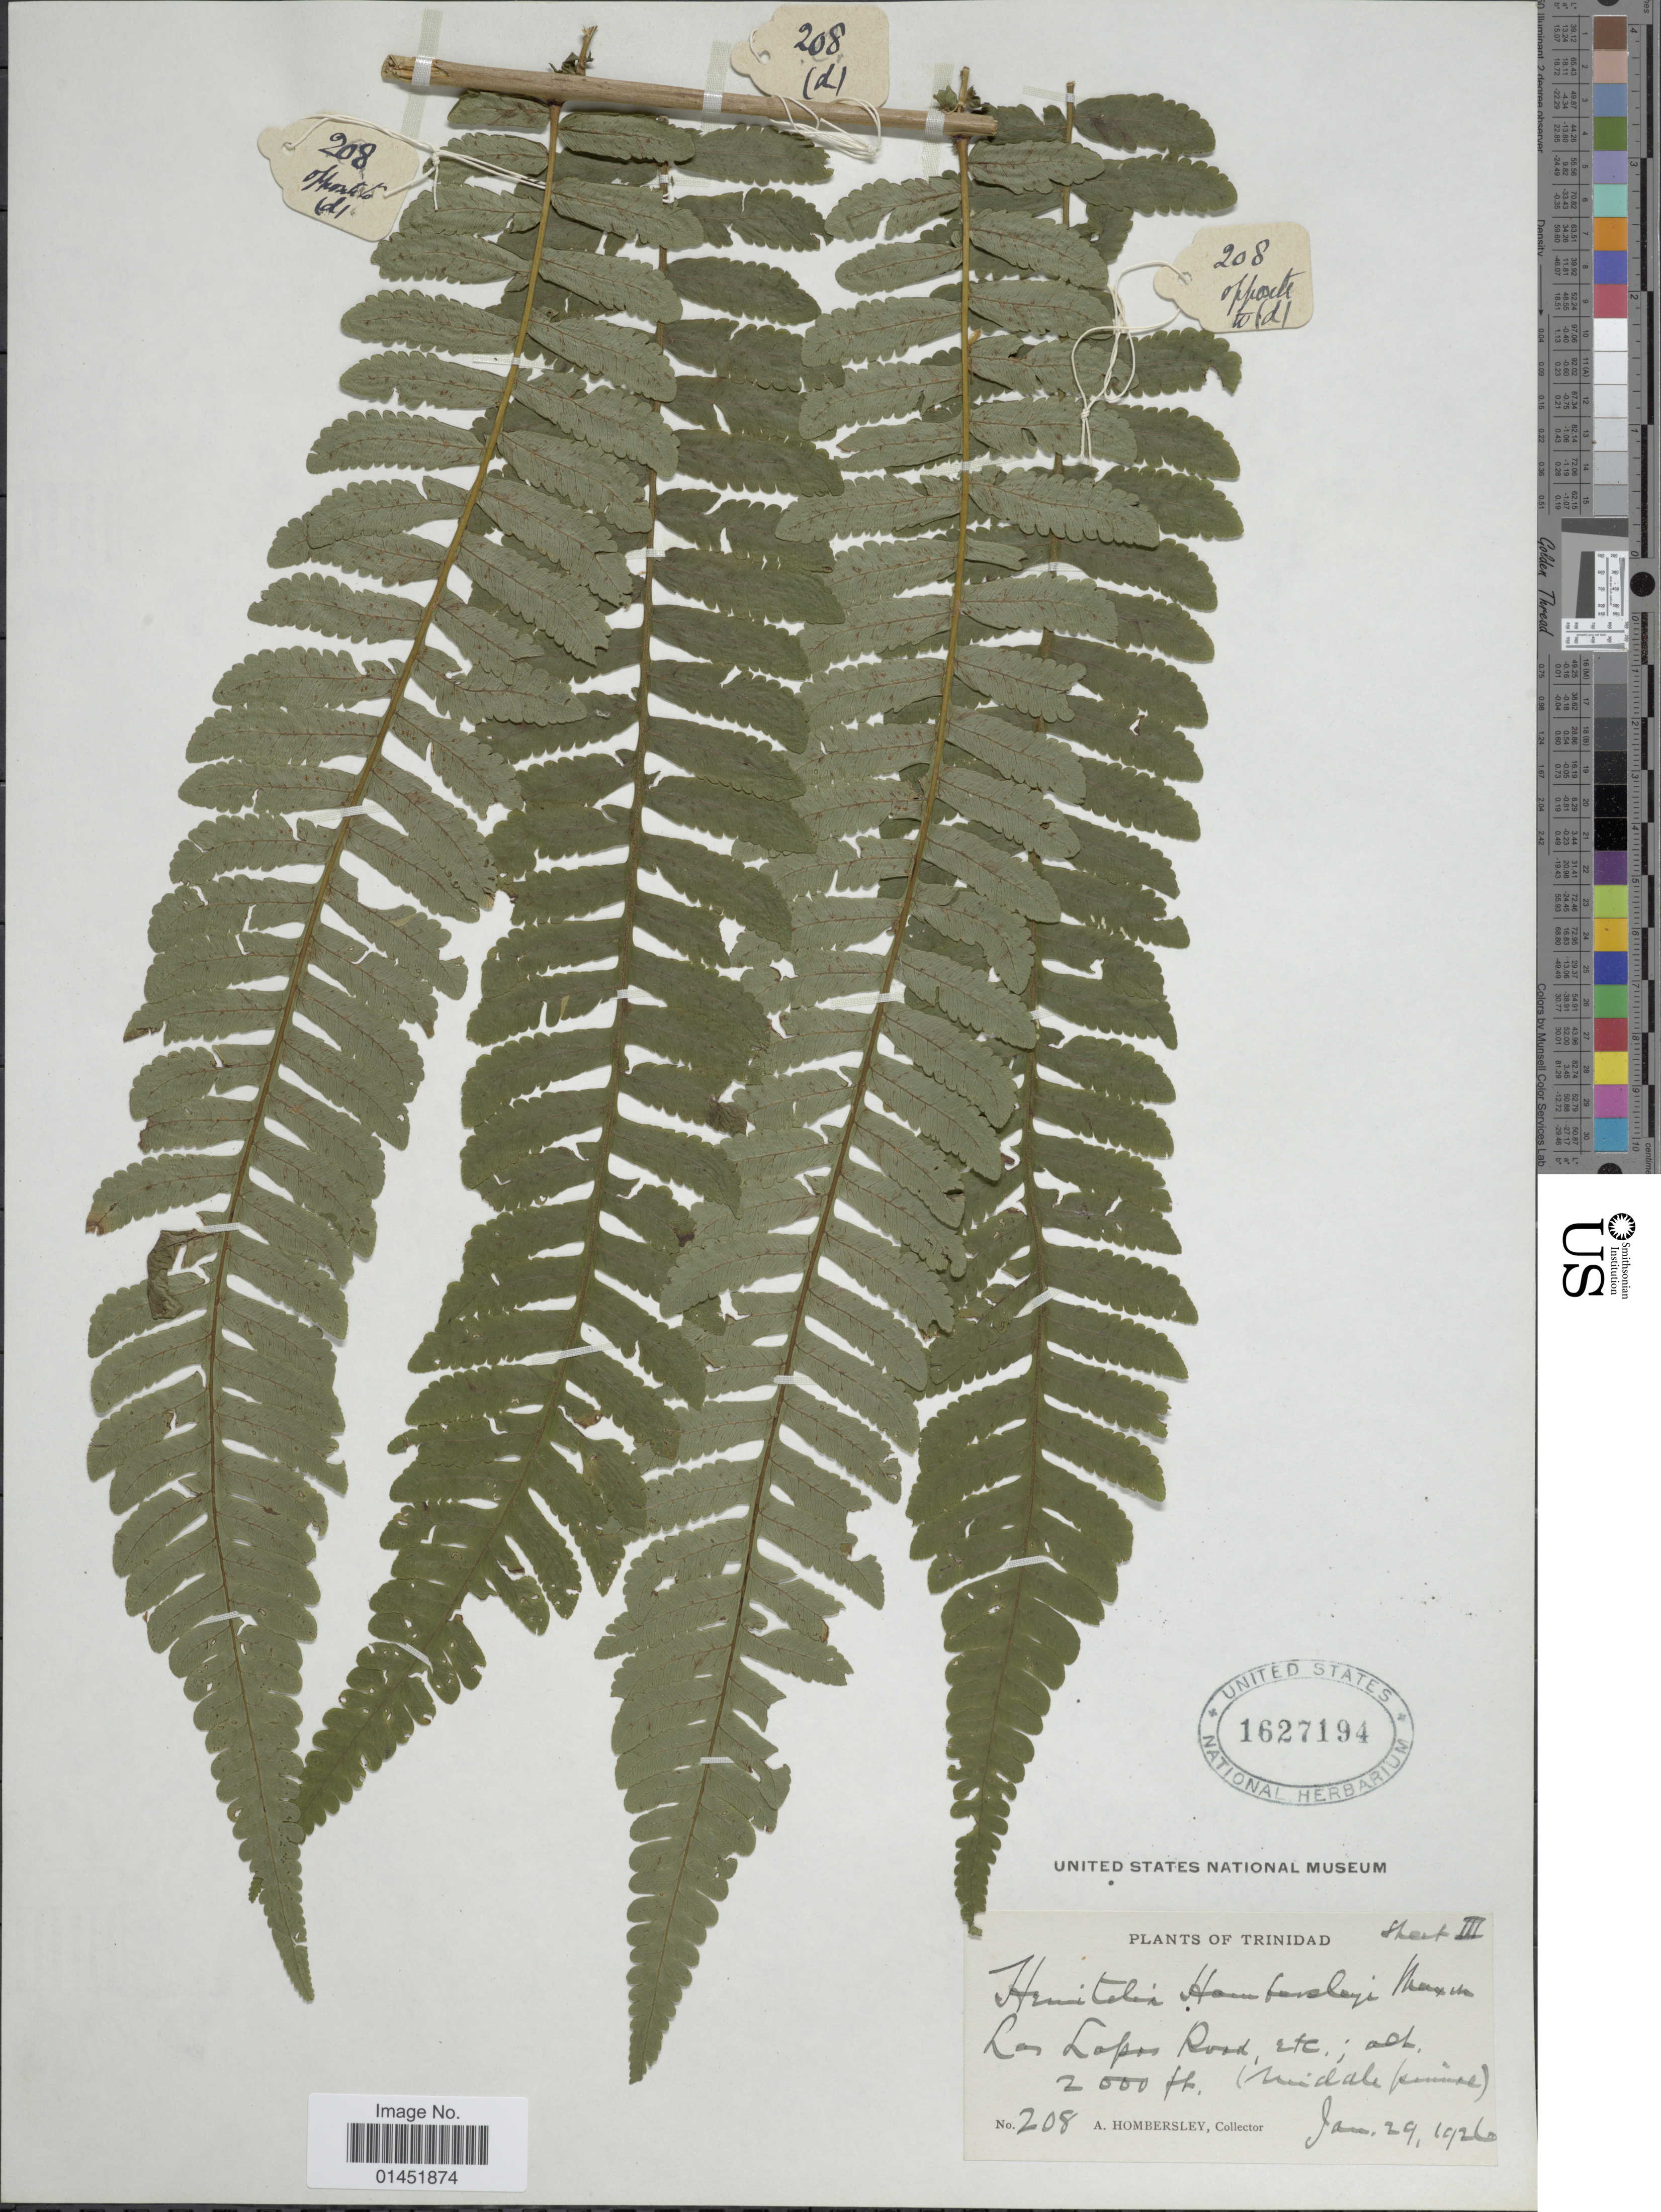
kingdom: Plantae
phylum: Tracheophyta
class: Polypodiopsida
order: Cyatheales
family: Cyatheaceae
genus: Cyathea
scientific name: Cyathea hombersleyi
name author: (Maxon) Stolze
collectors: A. Hombersley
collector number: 208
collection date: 1926-01-29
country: Trinidad and Tobago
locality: Trinidad, Las Lapos Road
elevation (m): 610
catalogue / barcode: US 1627194